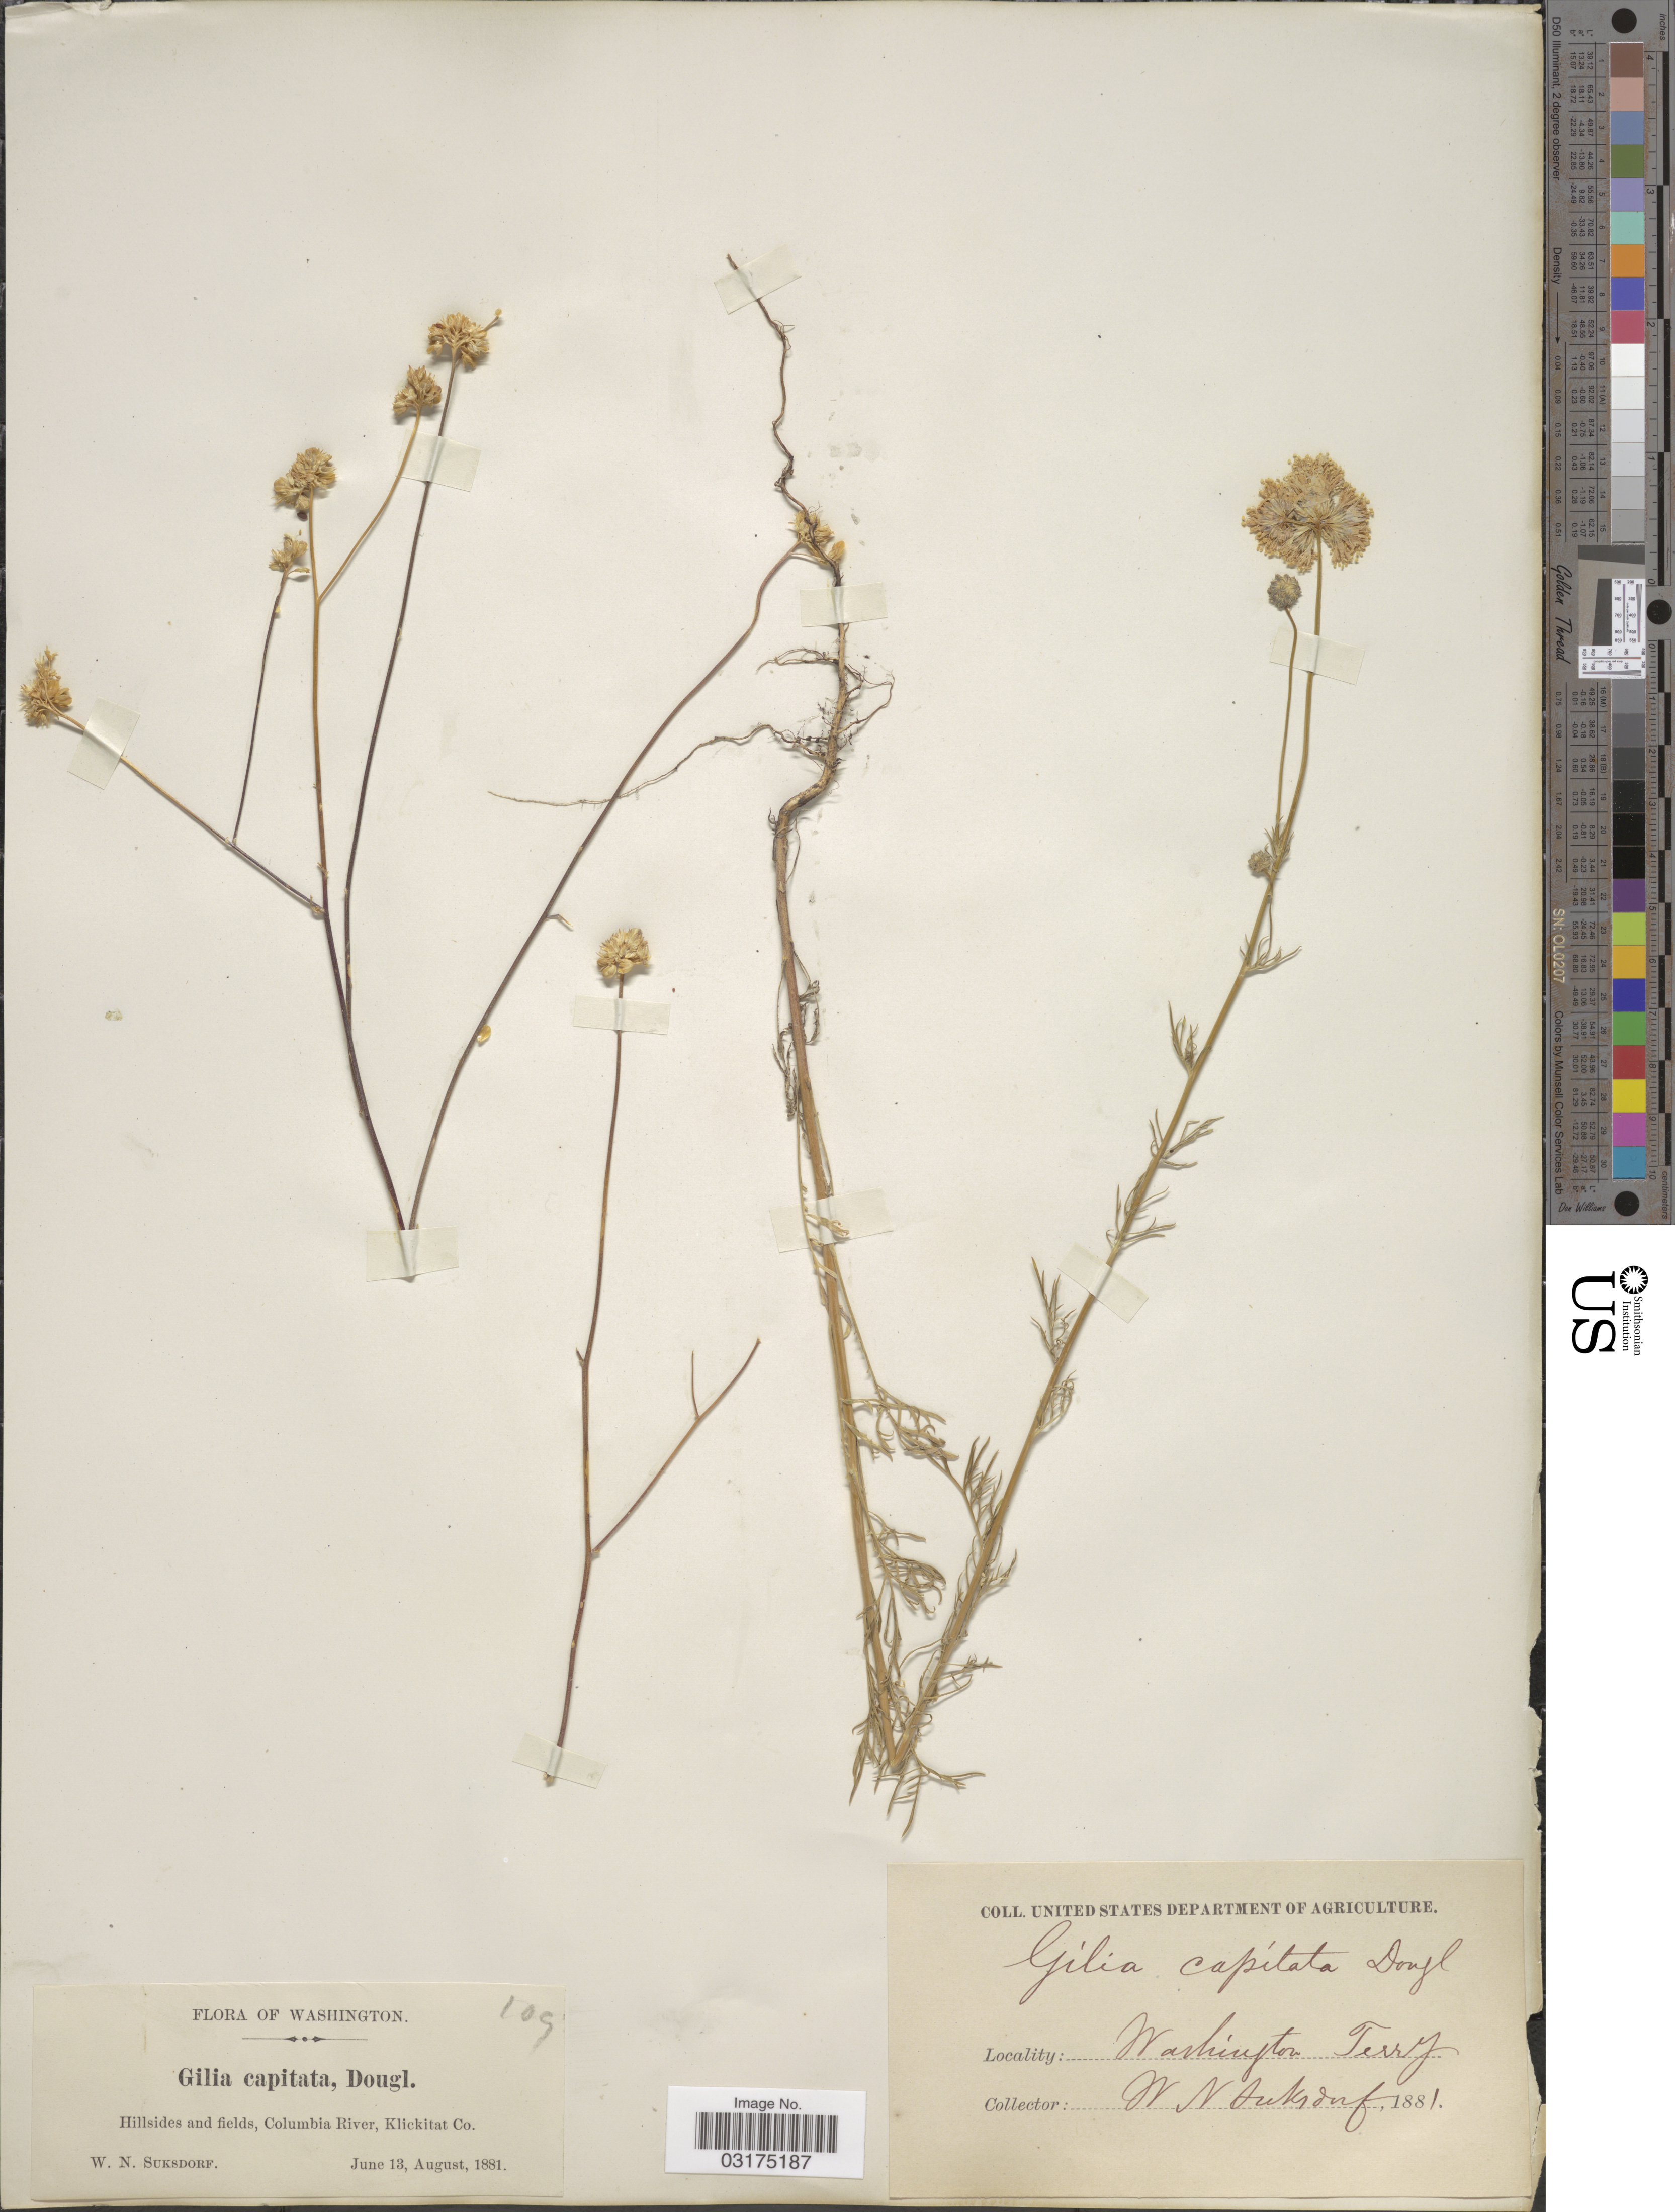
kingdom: Plantae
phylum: Tracheophyta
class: Magnoliopsida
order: Ericales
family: Polemoniaceae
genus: Gilia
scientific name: Gilia capitata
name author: Sims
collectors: W. N. Suksdorf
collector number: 109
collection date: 1881-06-13/1881-08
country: United States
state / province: Washington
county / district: Klickitat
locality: Hillsides and fields, Columbia River, Klickitat Co., Washington Terry.